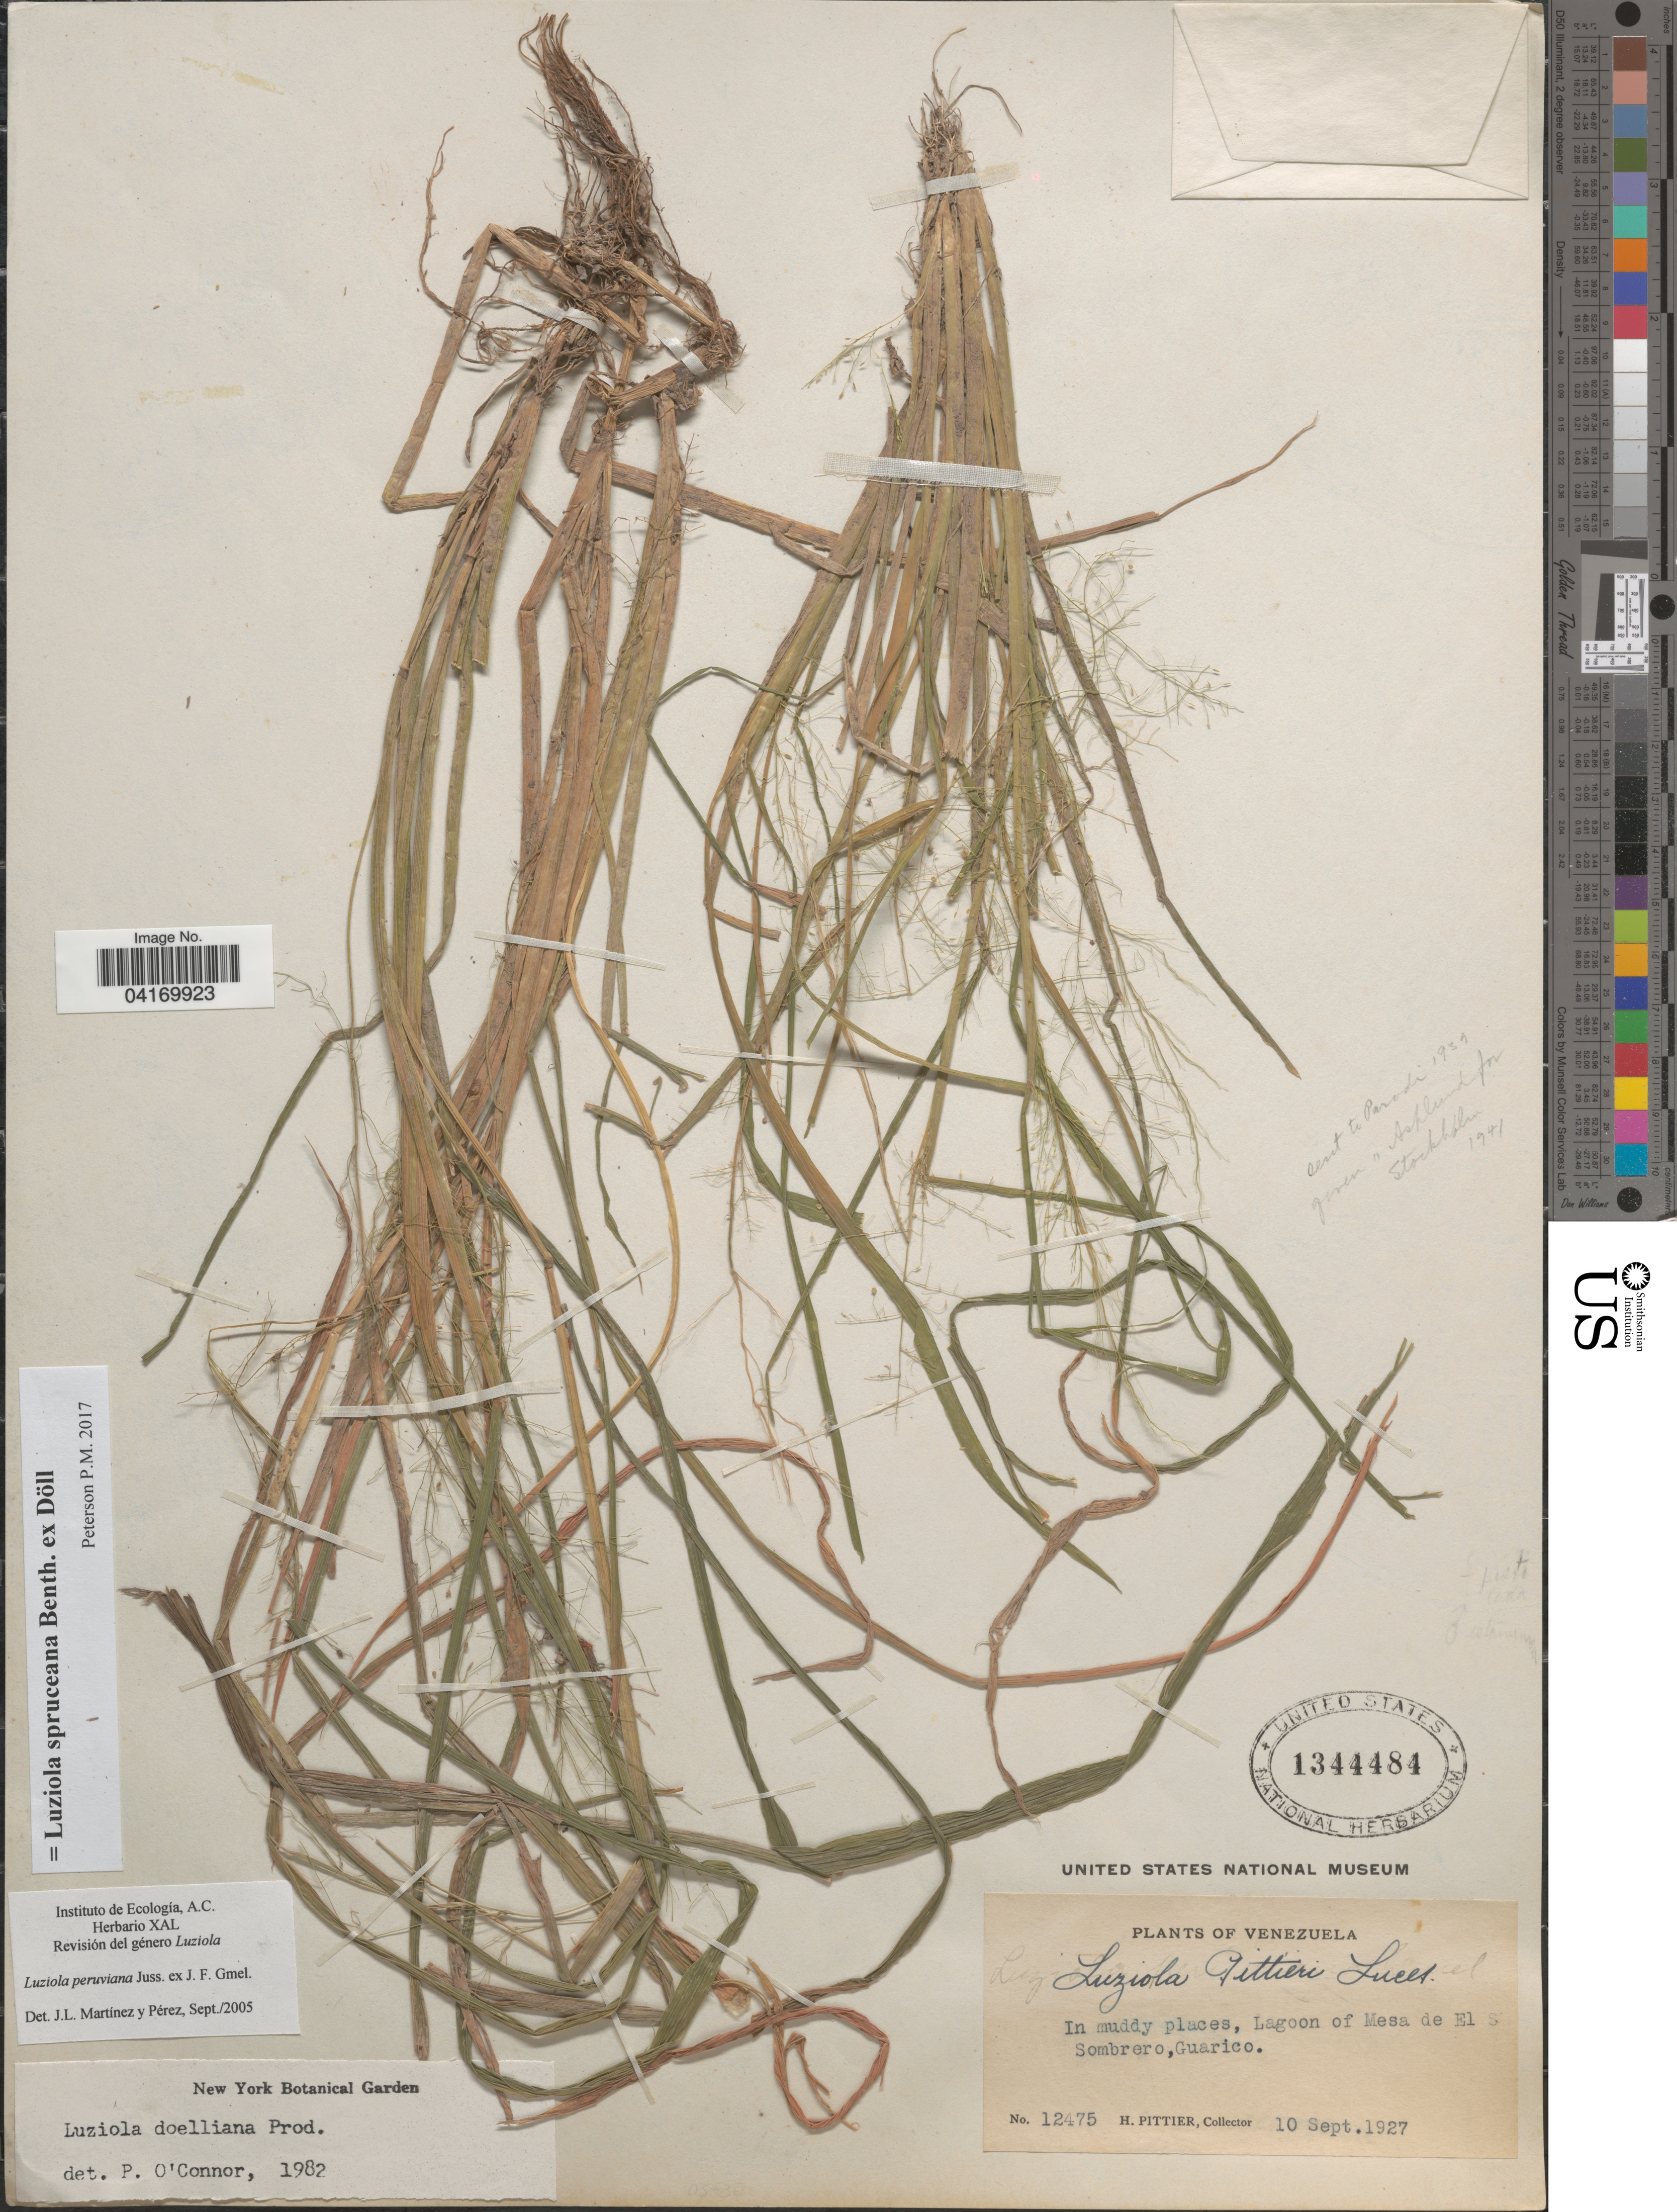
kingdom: Plantae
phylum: Tracheophyta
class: Liliopsida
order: Poales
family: Poaceae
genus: Luziola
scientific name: Luziola spruceana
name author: Benth. ex Döll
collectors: H. F. Pittier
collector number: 12475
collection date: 1927-09-10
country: Venezuela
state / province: Guarico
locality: In muddy places, Lagoon of Mesa de El Sombrero.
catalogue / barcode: US 1344484